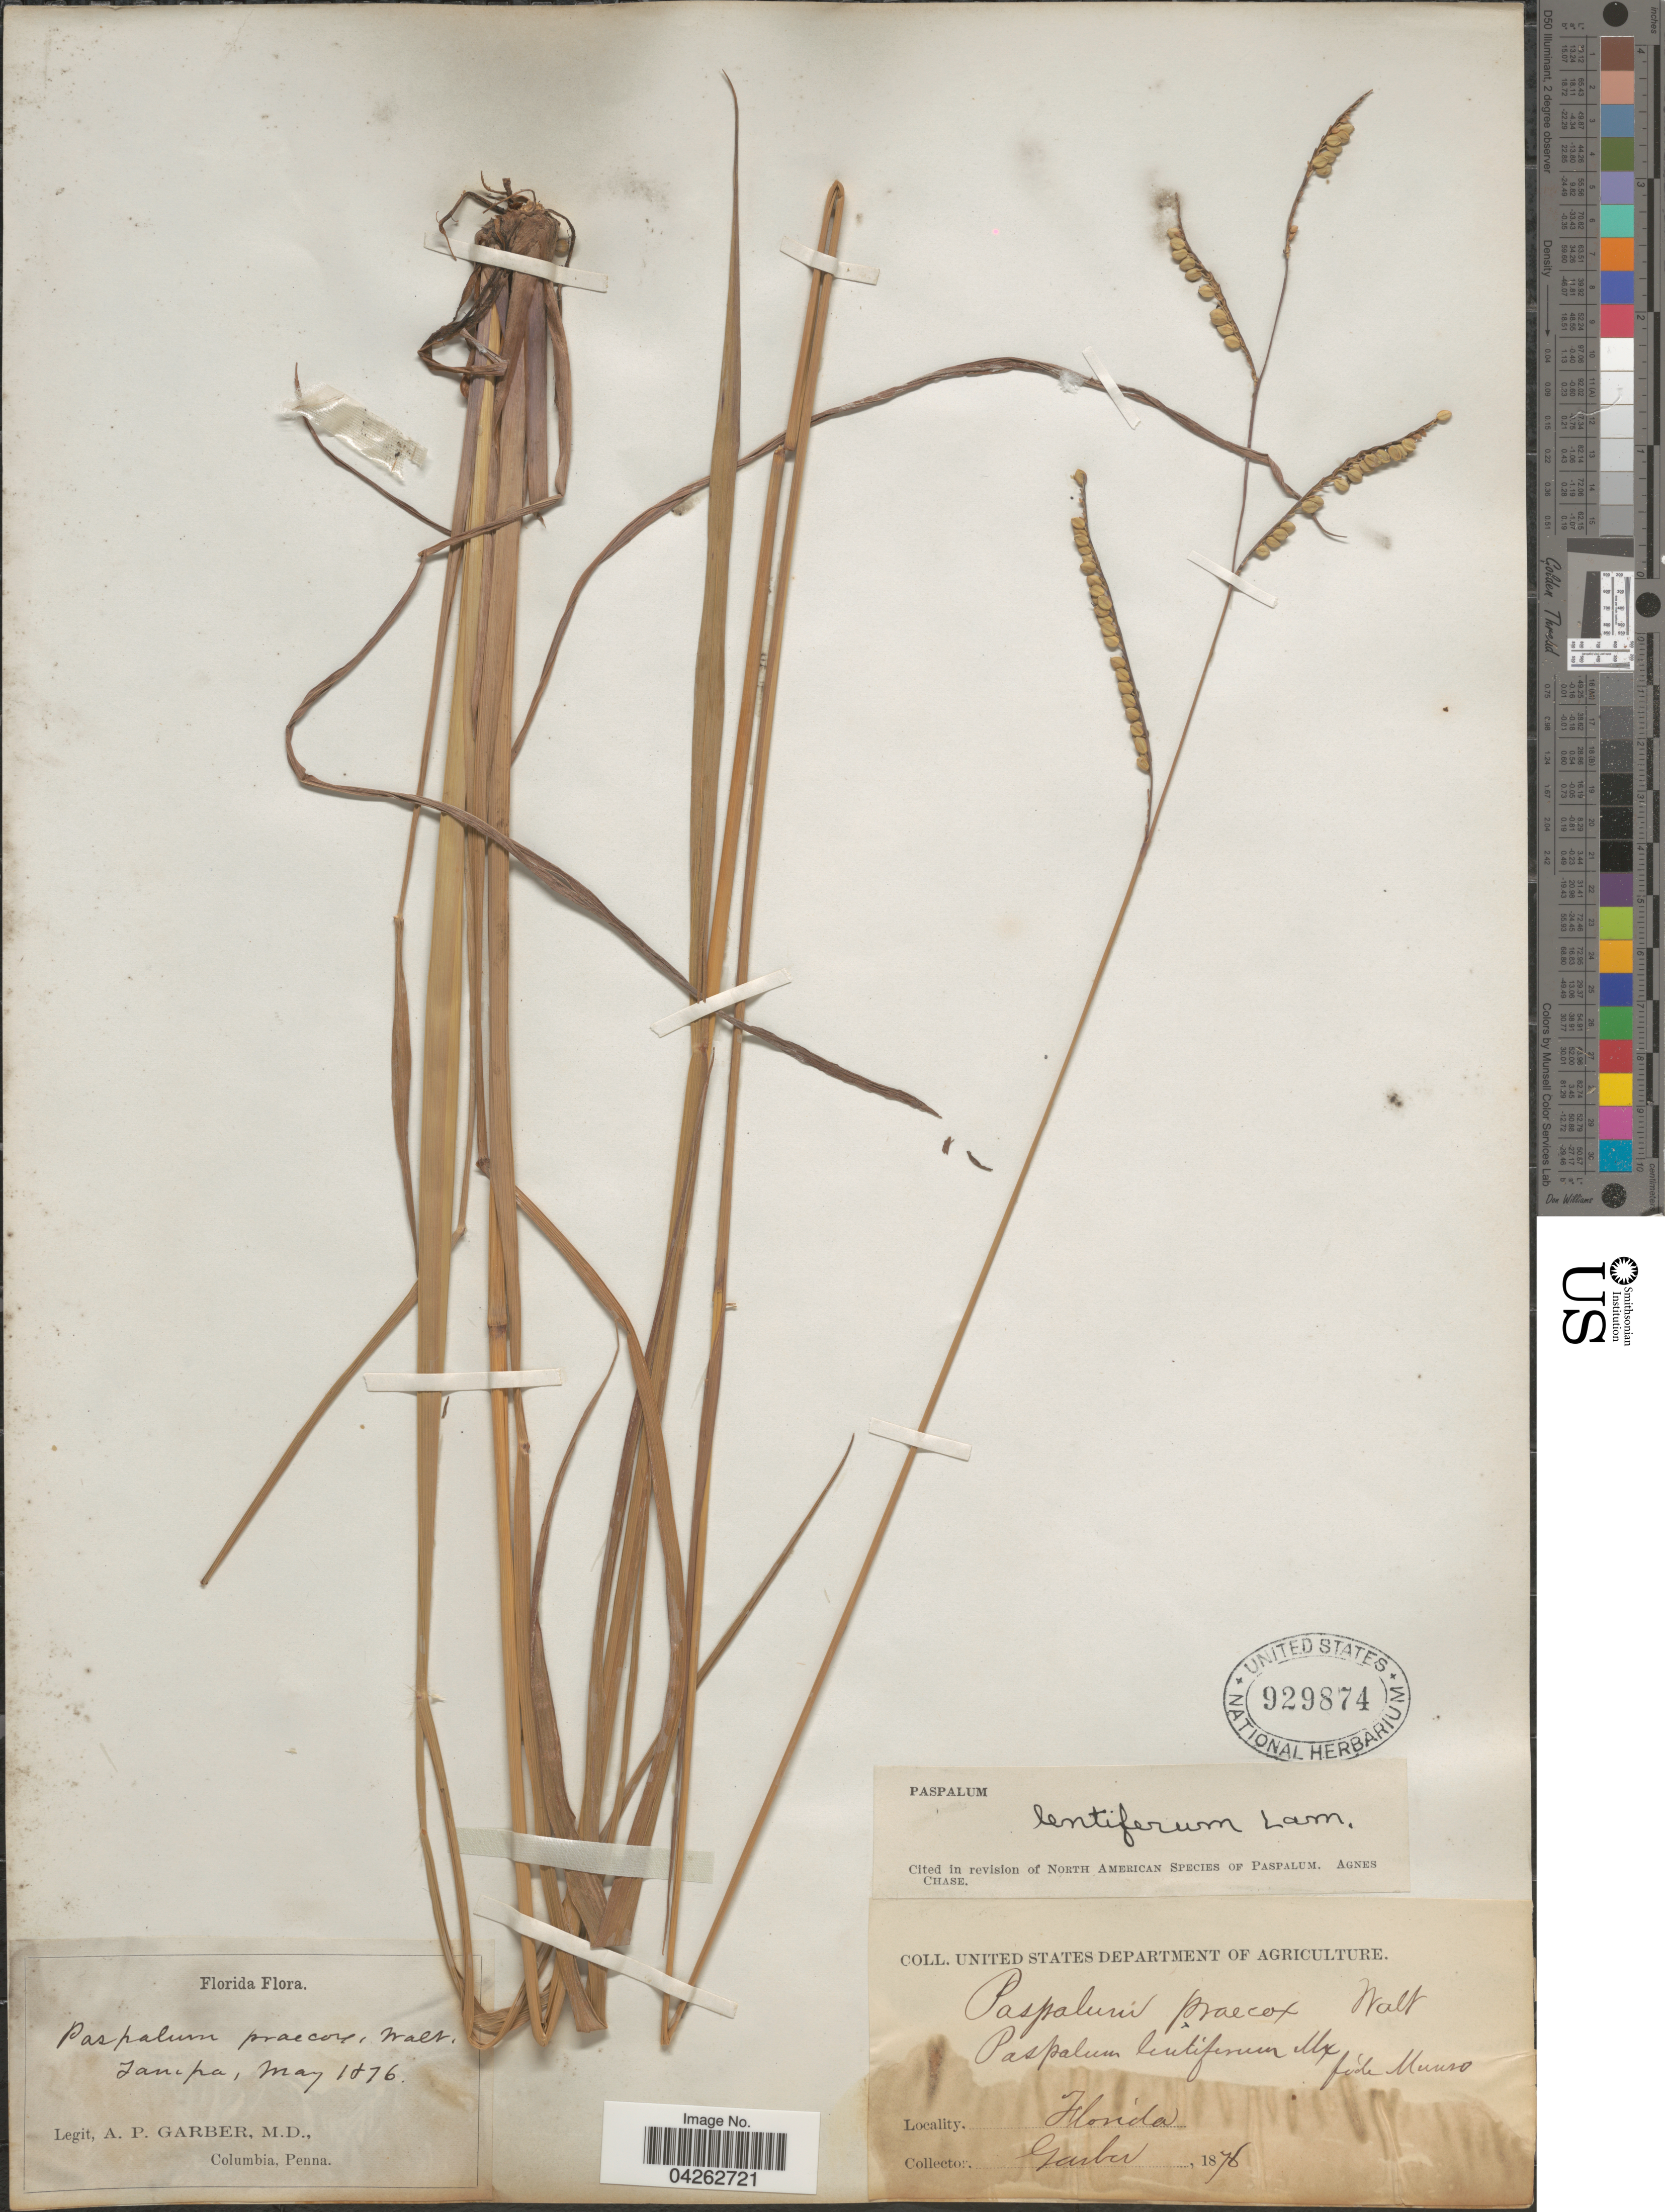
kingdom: Plantae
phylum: Tracheophyta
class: Liliopsida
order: Poales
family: Poaceae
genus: Paspalum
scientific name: Paspalum lentiferum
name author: Lam.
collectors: A. P. Garber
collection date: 1876-05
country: United States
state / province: Florida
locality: Tampa.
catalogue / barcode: US 929874